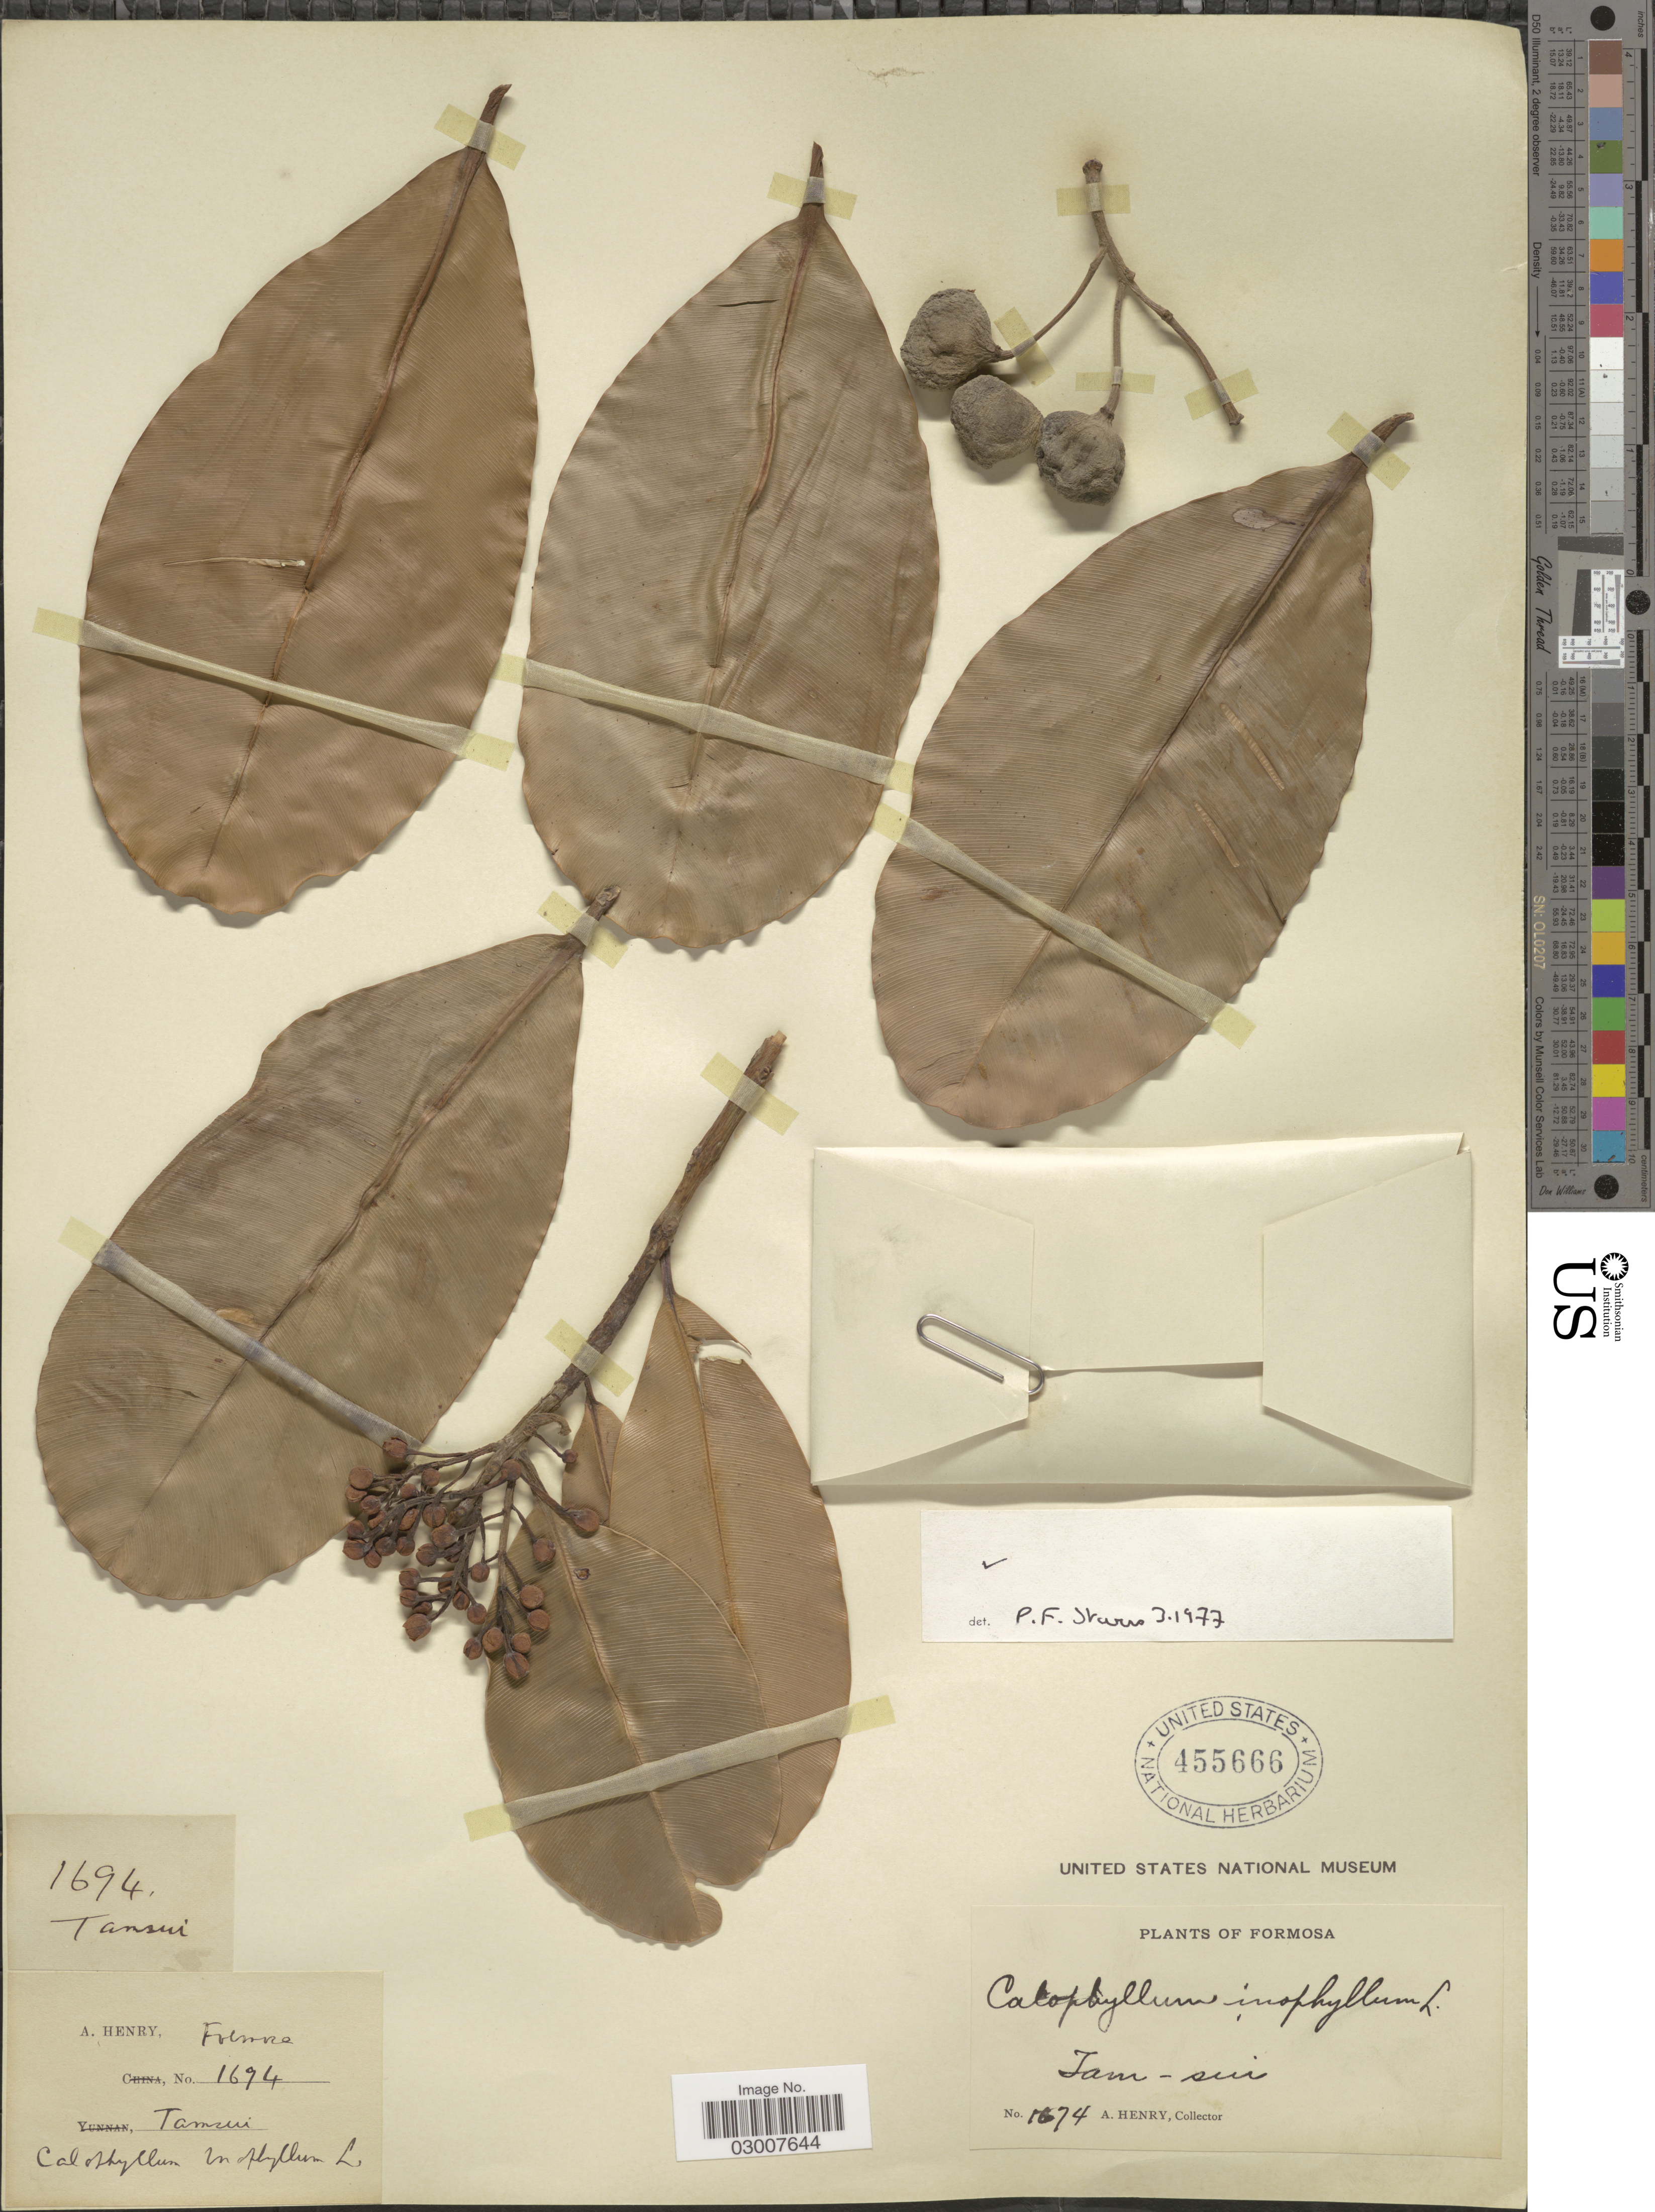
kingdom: Plantae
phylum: Tracheophyta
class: Magnoliopsida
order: Malpighiales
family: Calophyllaceae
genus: Calophyllum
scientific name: Calophyllum inophyllum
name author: L.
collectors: A. Henry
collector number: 1674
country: Taiwan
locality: Formosa. Tam-sui.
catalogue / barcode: US 455666